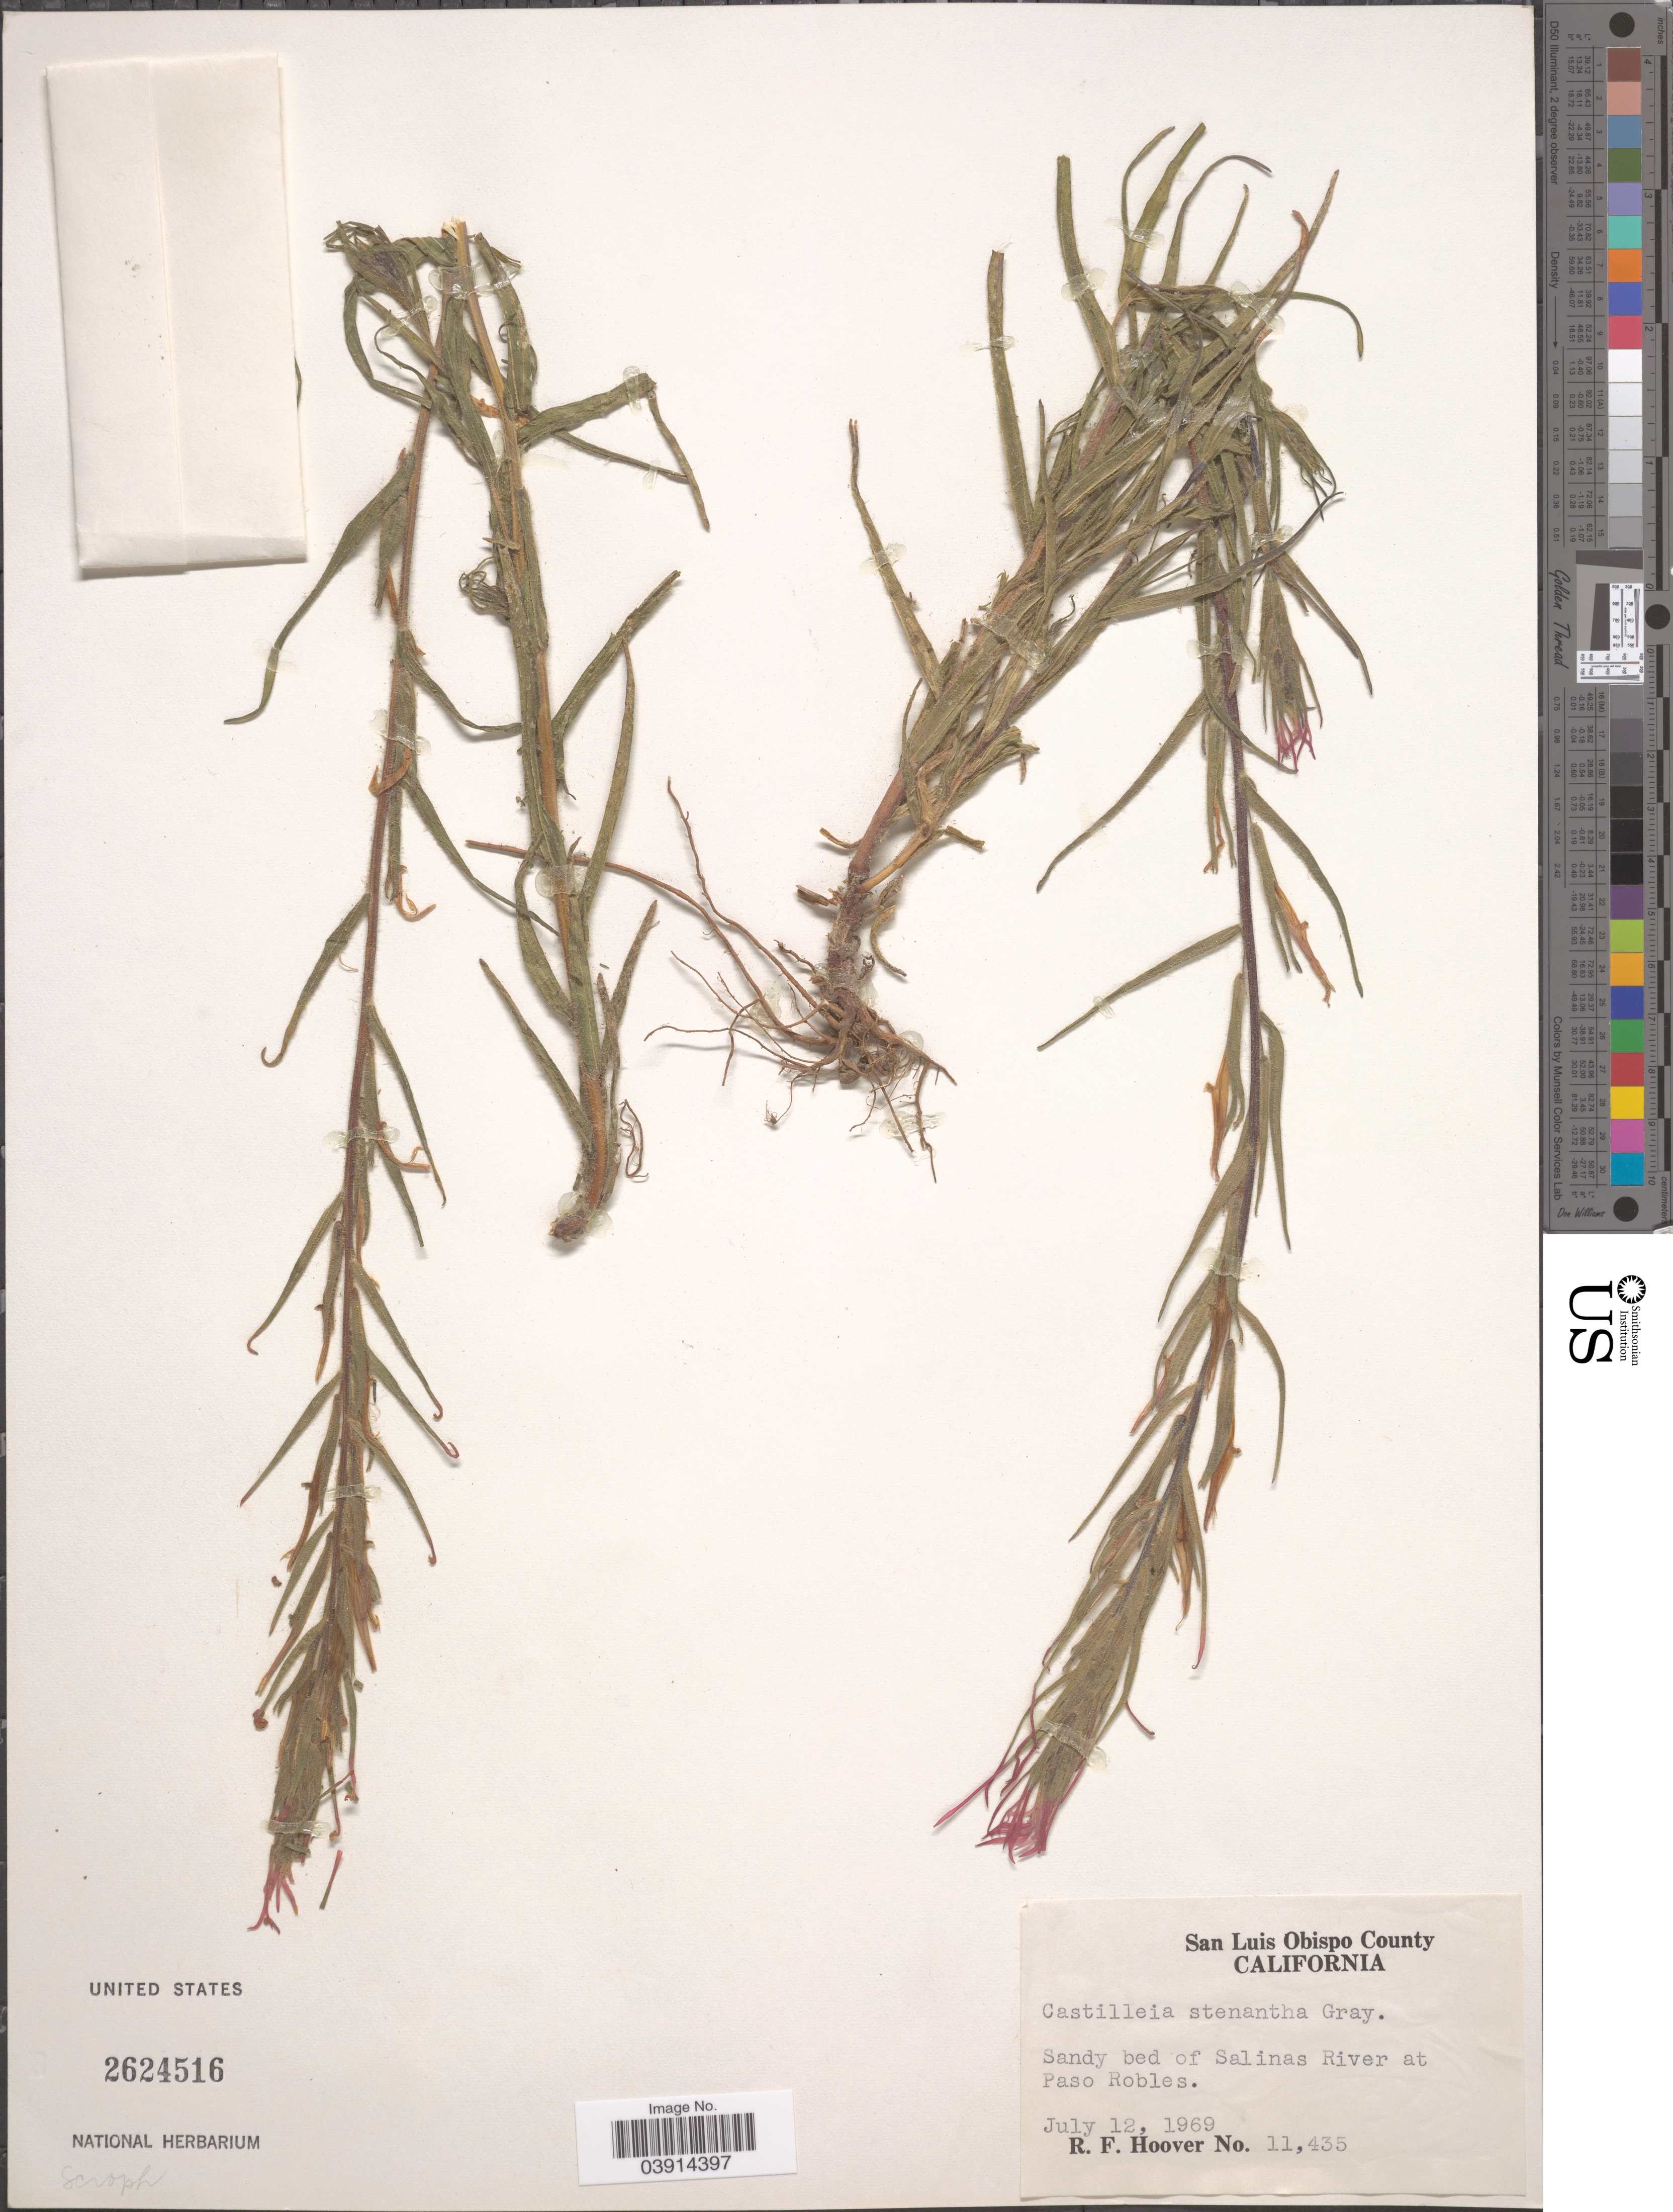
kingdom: Plantae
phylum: Tracheophyta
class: Magnoliopsida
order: Lamiales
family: Orobanchaceae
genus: Castilleja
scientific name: Castilleja stenantha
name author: A. Gray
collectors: R. F. Hoover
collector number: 11435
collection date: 1969-07-12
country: United States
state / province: California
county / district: San Luis Obispo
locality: San Luis Obispo County. Sandy bed of Salinas River at Paso Robles.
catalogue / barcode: US 2624516